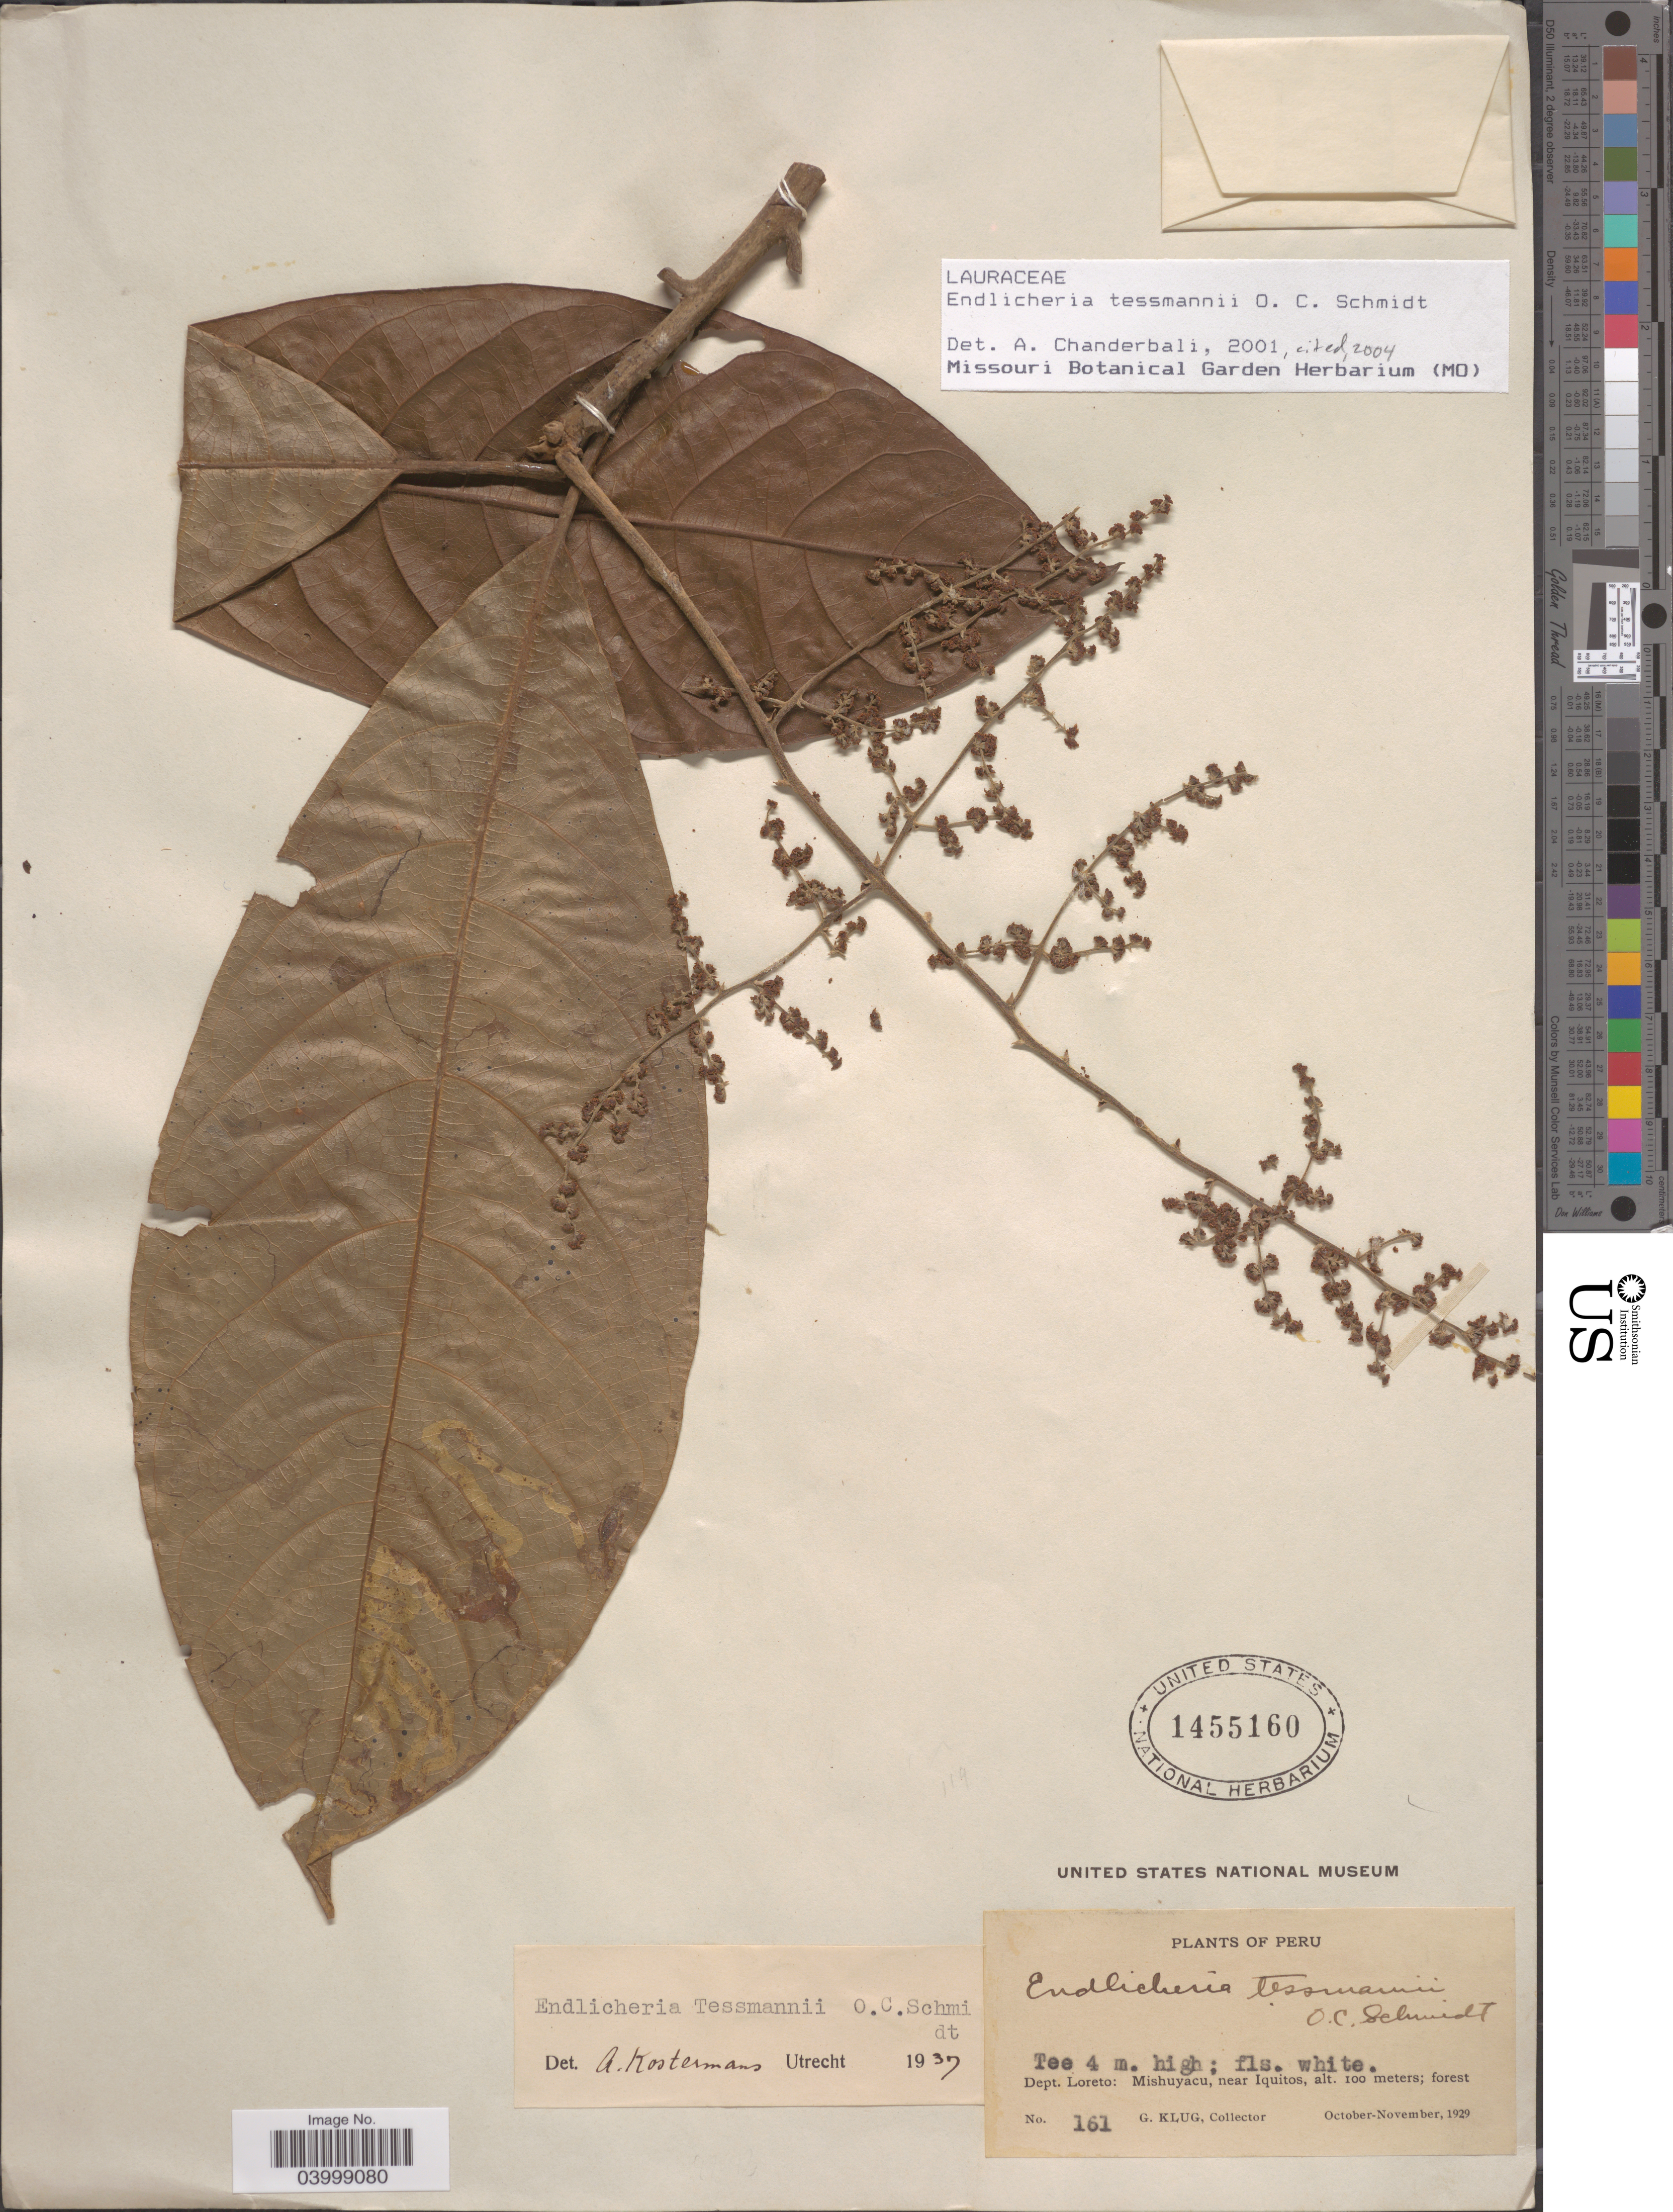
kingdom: Plantae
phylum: Tracheophyta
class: Magnoliopsida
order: Laurales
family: Lauraceae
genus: Endlicheria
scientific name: Endlicheria tessmannii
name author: O.C. Schmidt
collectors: G. Klug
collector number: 161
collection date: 1929-10/1929-11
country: Peru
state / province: Loreto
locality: Dept. Loreto: Mishuyacu, near Iquitos.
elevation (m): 100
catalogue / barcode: US 1455160